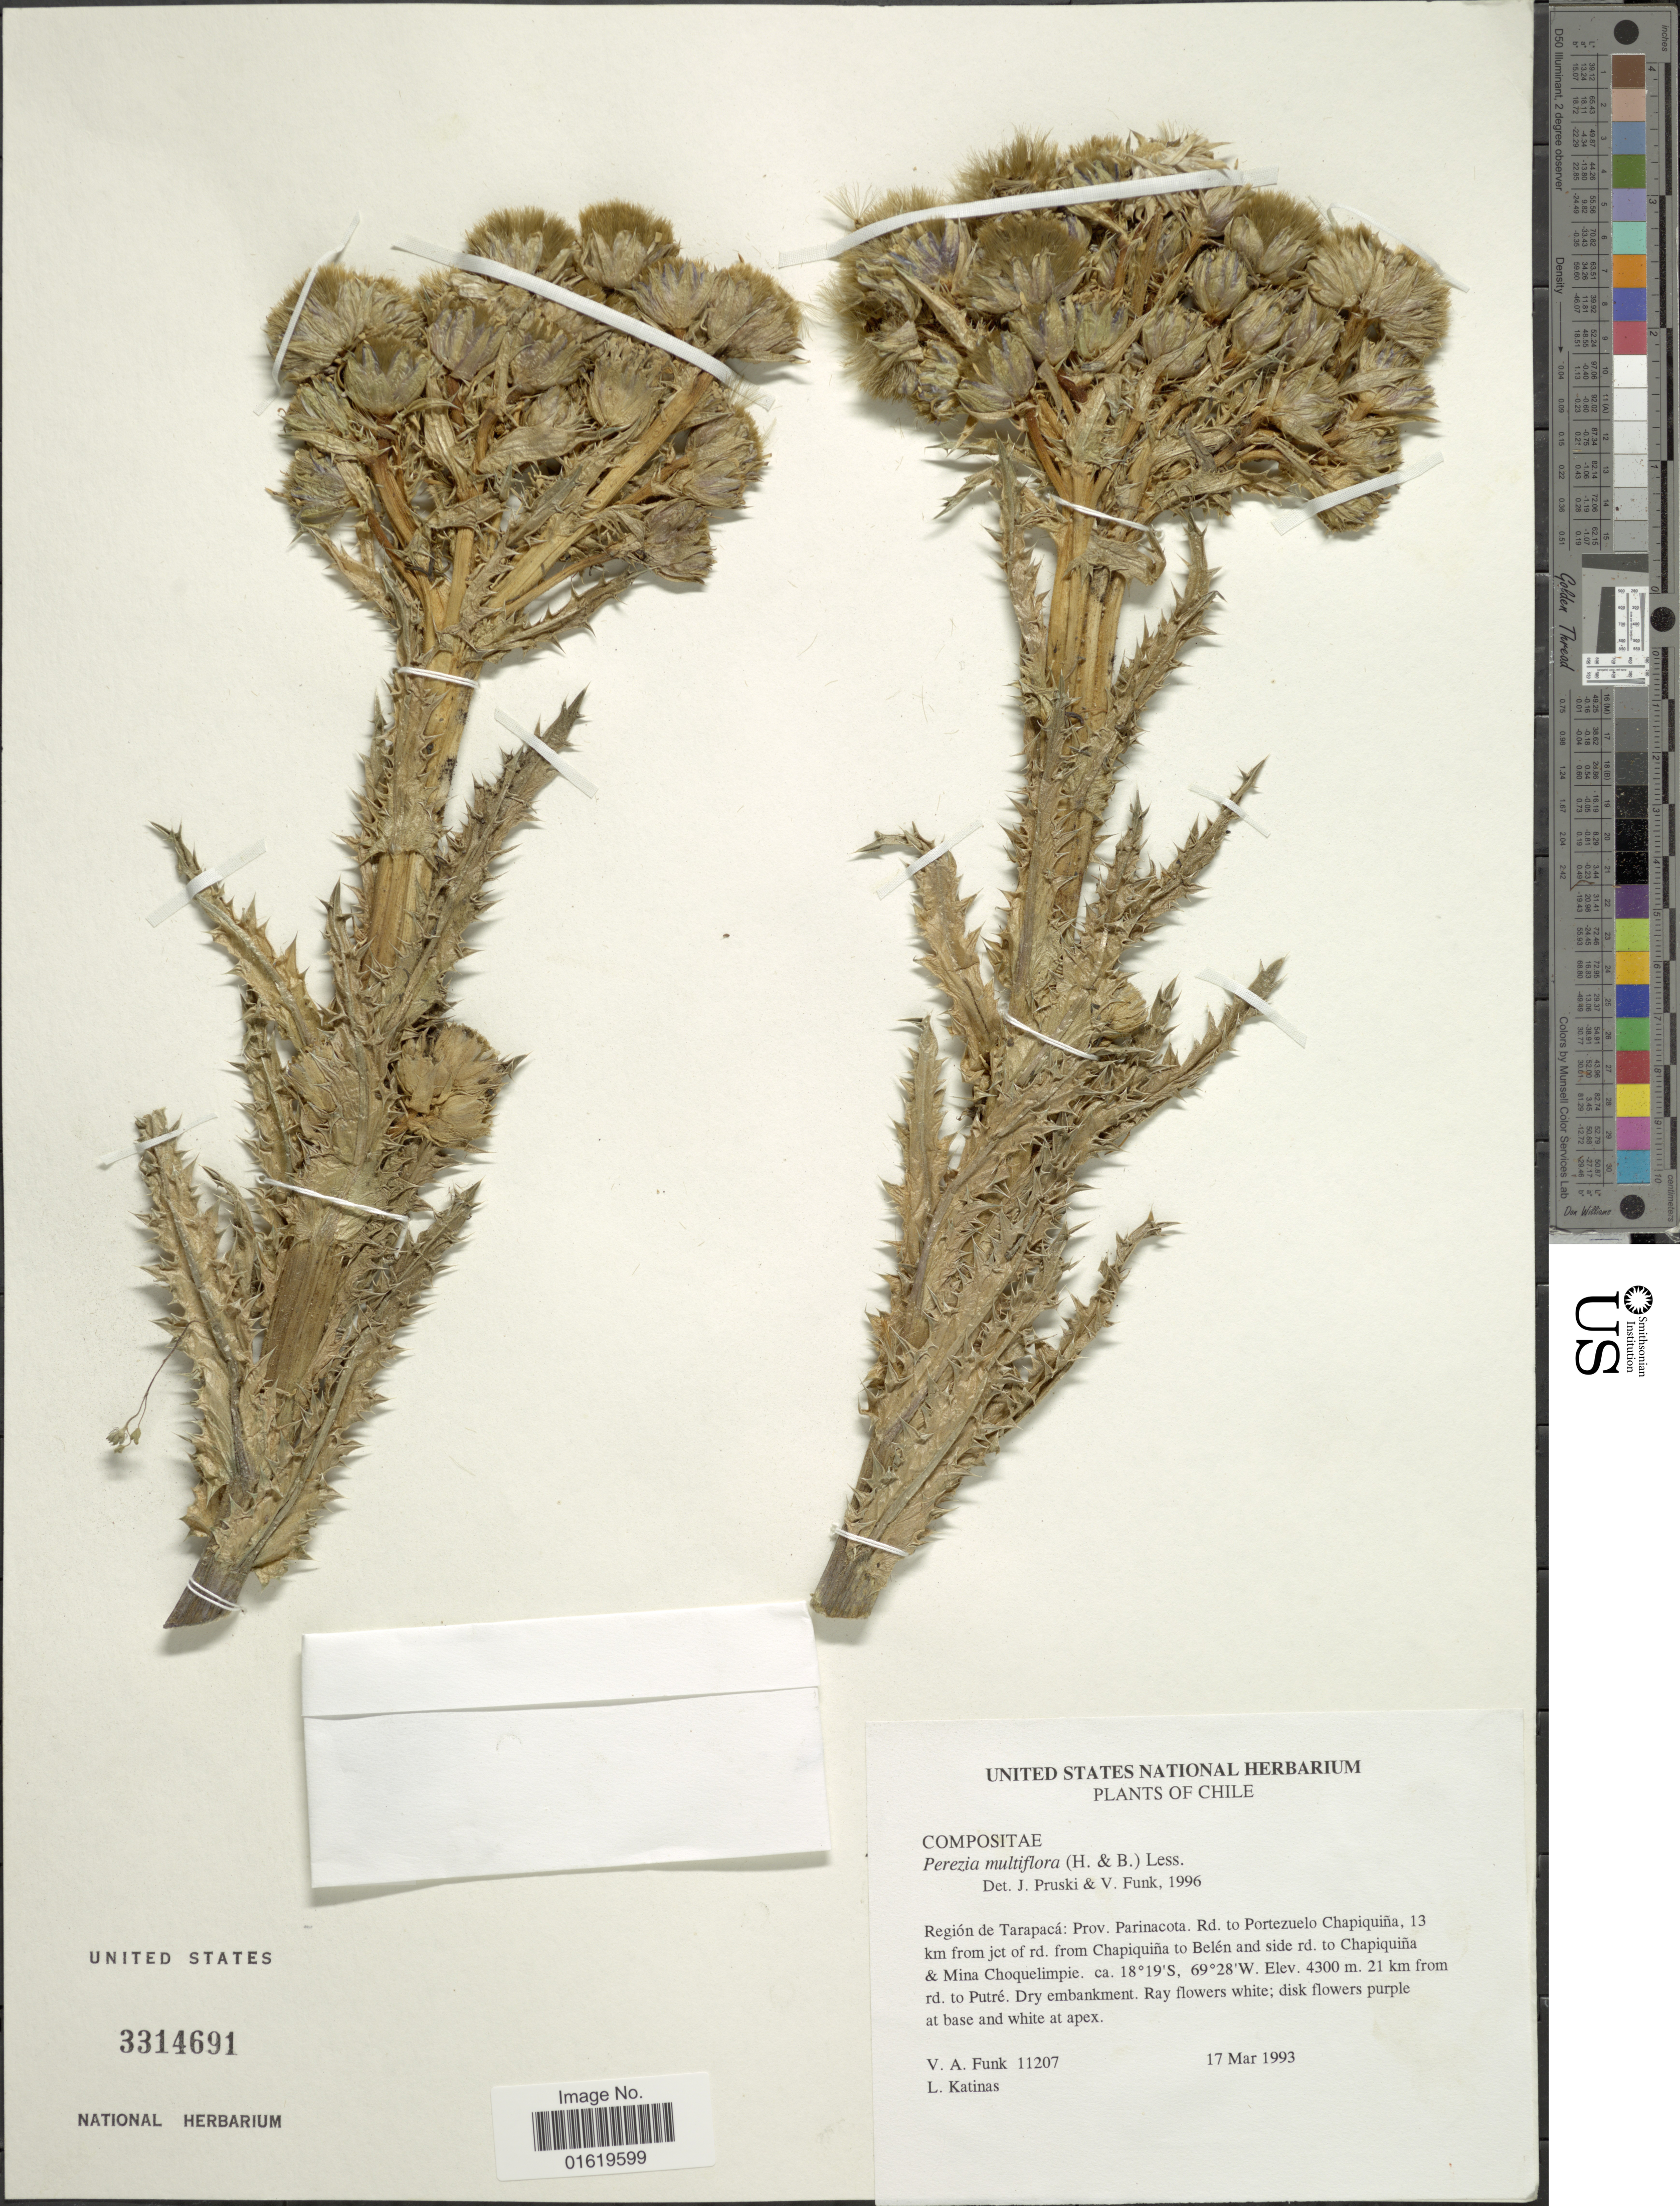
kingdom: Plantae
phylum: Tracheophyta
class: Magnoliopsida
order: Asterales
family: Asteraceae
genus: Perezia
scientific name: Perezia multiflora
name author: Less.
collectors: V. Funk & L. Katinas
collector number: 11207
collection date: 1993-03-17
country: Chile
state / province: Tarapacá (I)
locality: Región de Tarapacá: Prov. Parinacota. Rd. to Portezuelo Chapiquiña, 13 km from jct of rd. from Chapiquiña to Belén and side rd. to Chapiquiña & Mina Choquelimpie. 21 km from rd. to Putré.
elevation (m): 4300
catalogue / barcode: US 3314691